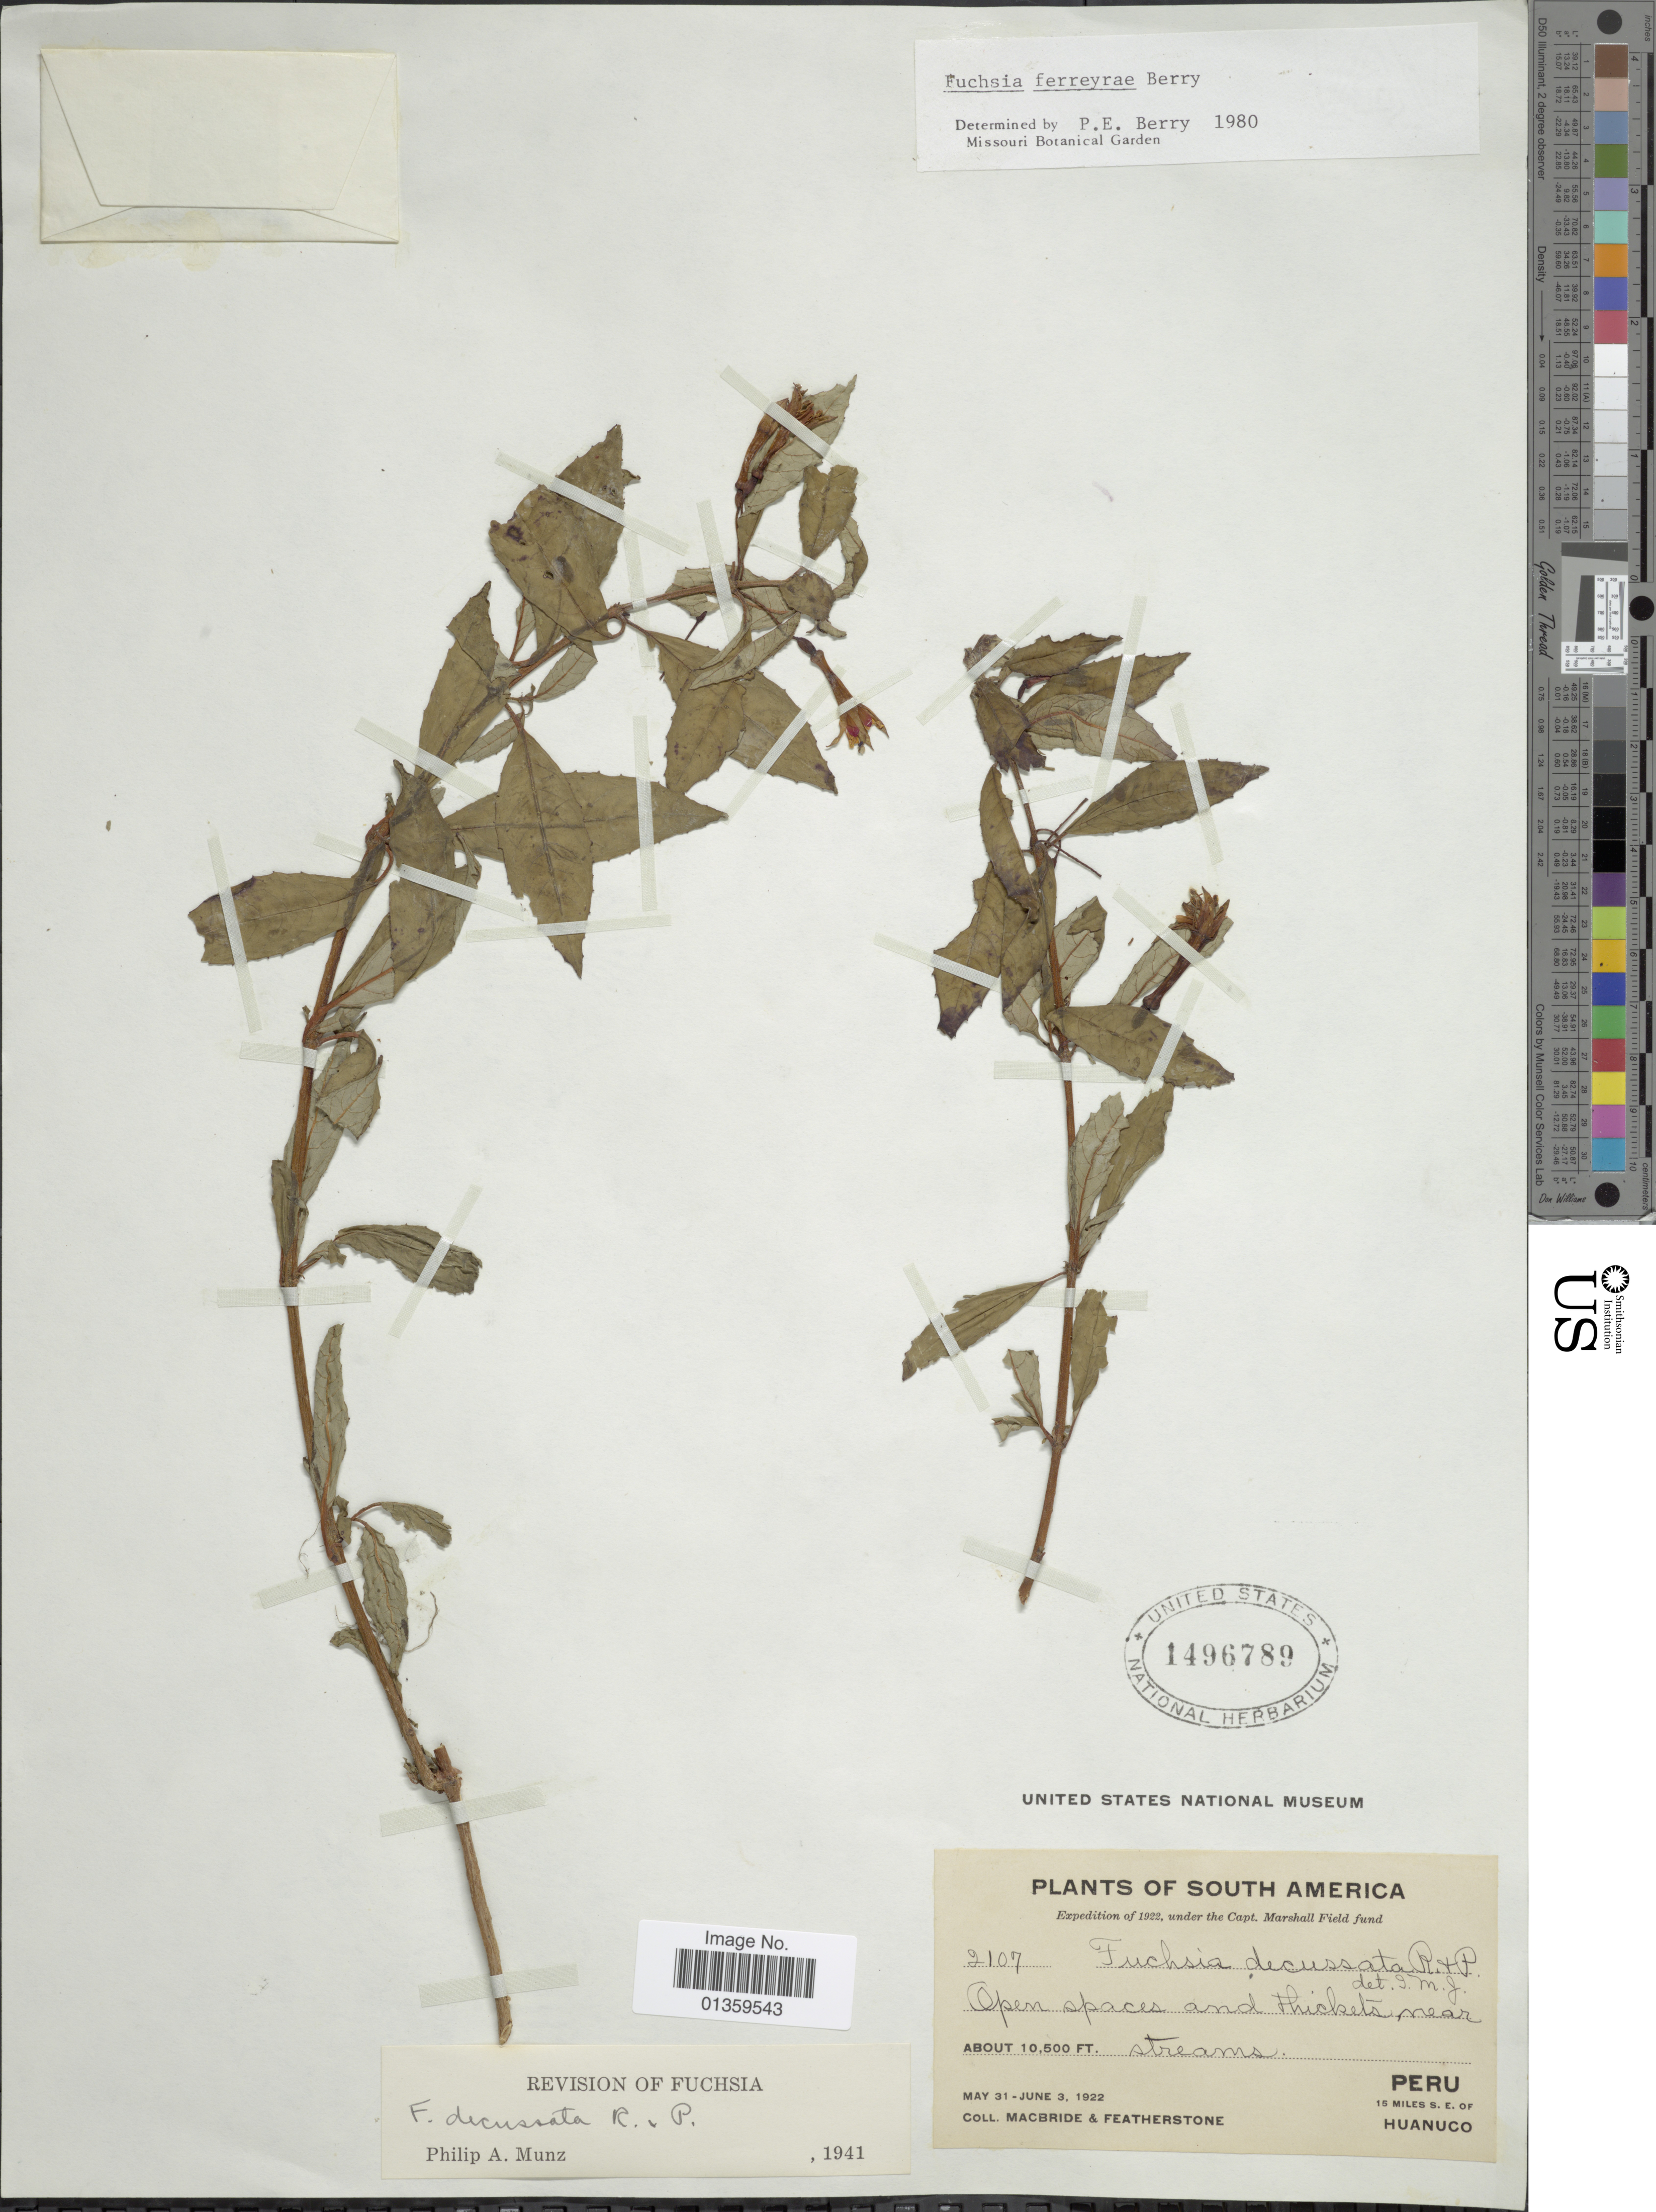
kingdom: Plantae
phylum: Tracheophyta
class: Magnoliopsida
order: Myrtales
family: Onagraceae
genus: Fuchsia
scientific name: Fuchsia ferreyrae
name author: P.E. Berry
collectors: J. F. Macbride & -. Featherstone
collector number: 2107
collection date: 1922-05-31/1922-06-03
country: Peru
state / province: Huánuco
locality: South America, 15 miles s.e. of Huanuco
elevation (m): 3200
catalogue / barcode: US 1496789